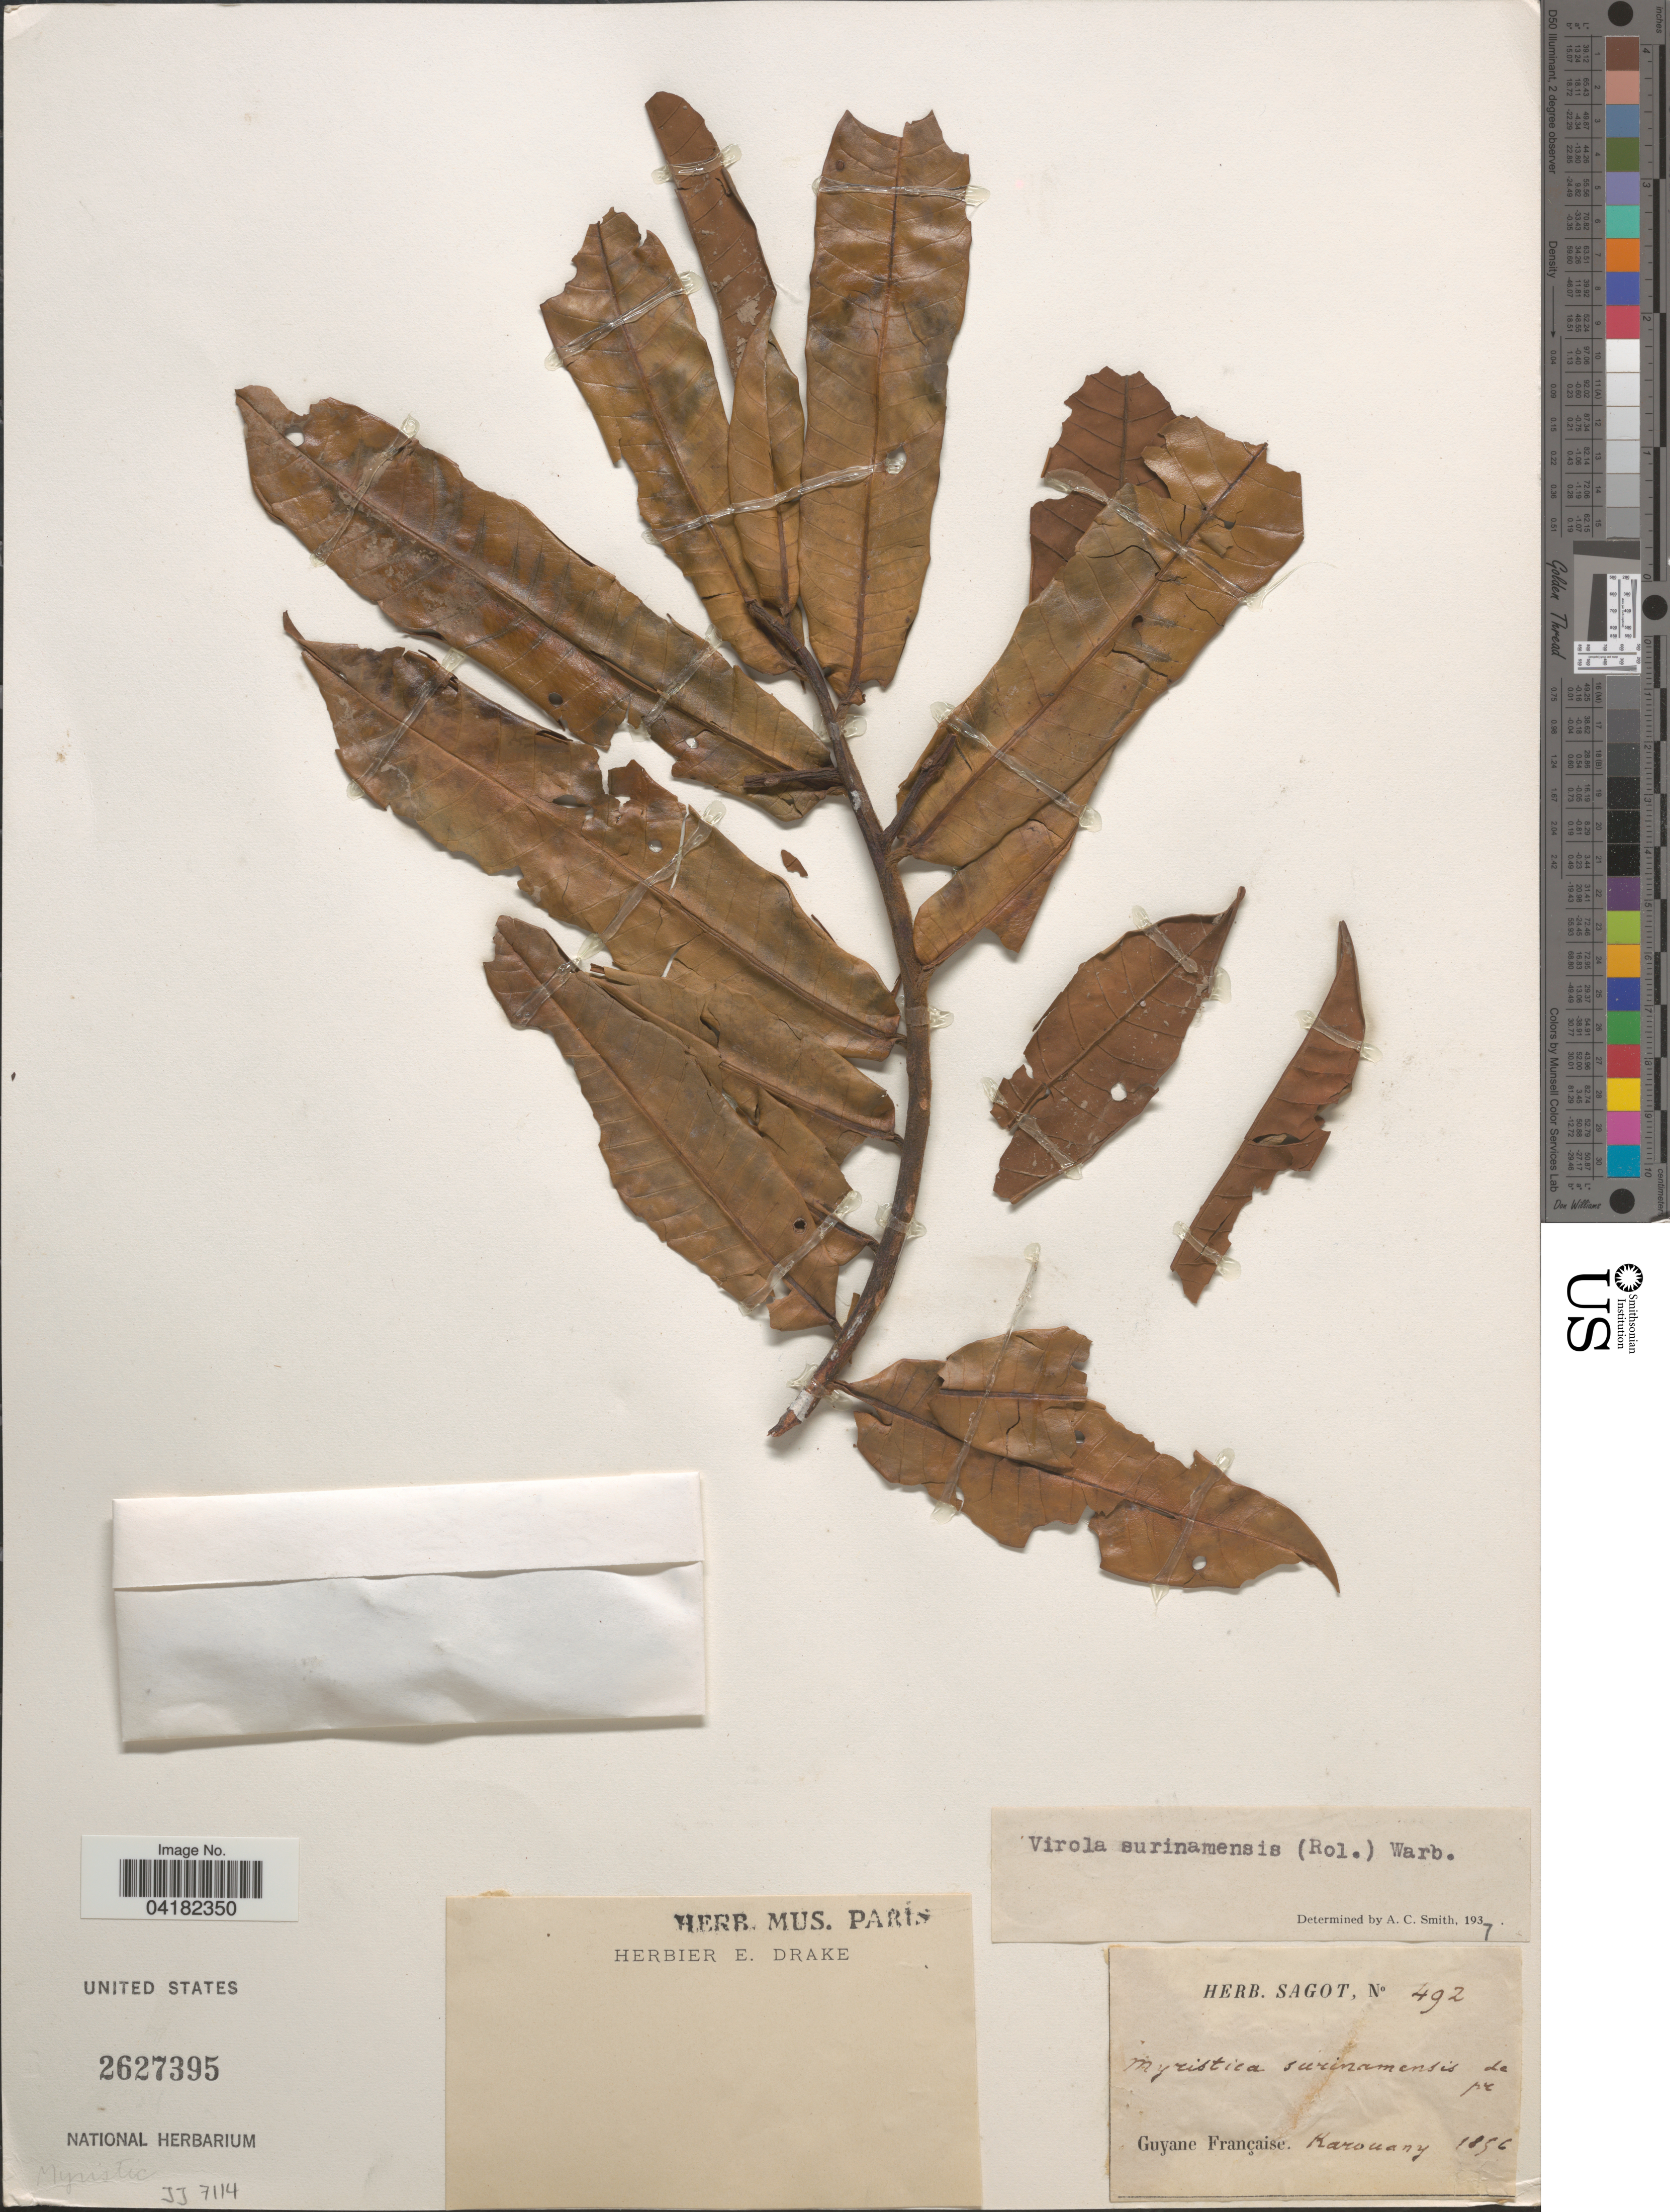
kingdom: Plantae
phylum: Tracheophyta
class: Magnoliopsida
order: Magnoliales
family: Myristicaceae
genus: Virola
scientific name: Virola surinamensis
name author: (Rol.) Warb.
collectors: ex herb. Sagot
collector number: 492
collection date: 1856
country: French Guiana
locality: Guyane Française. Karouany.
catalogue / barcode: US 2627395